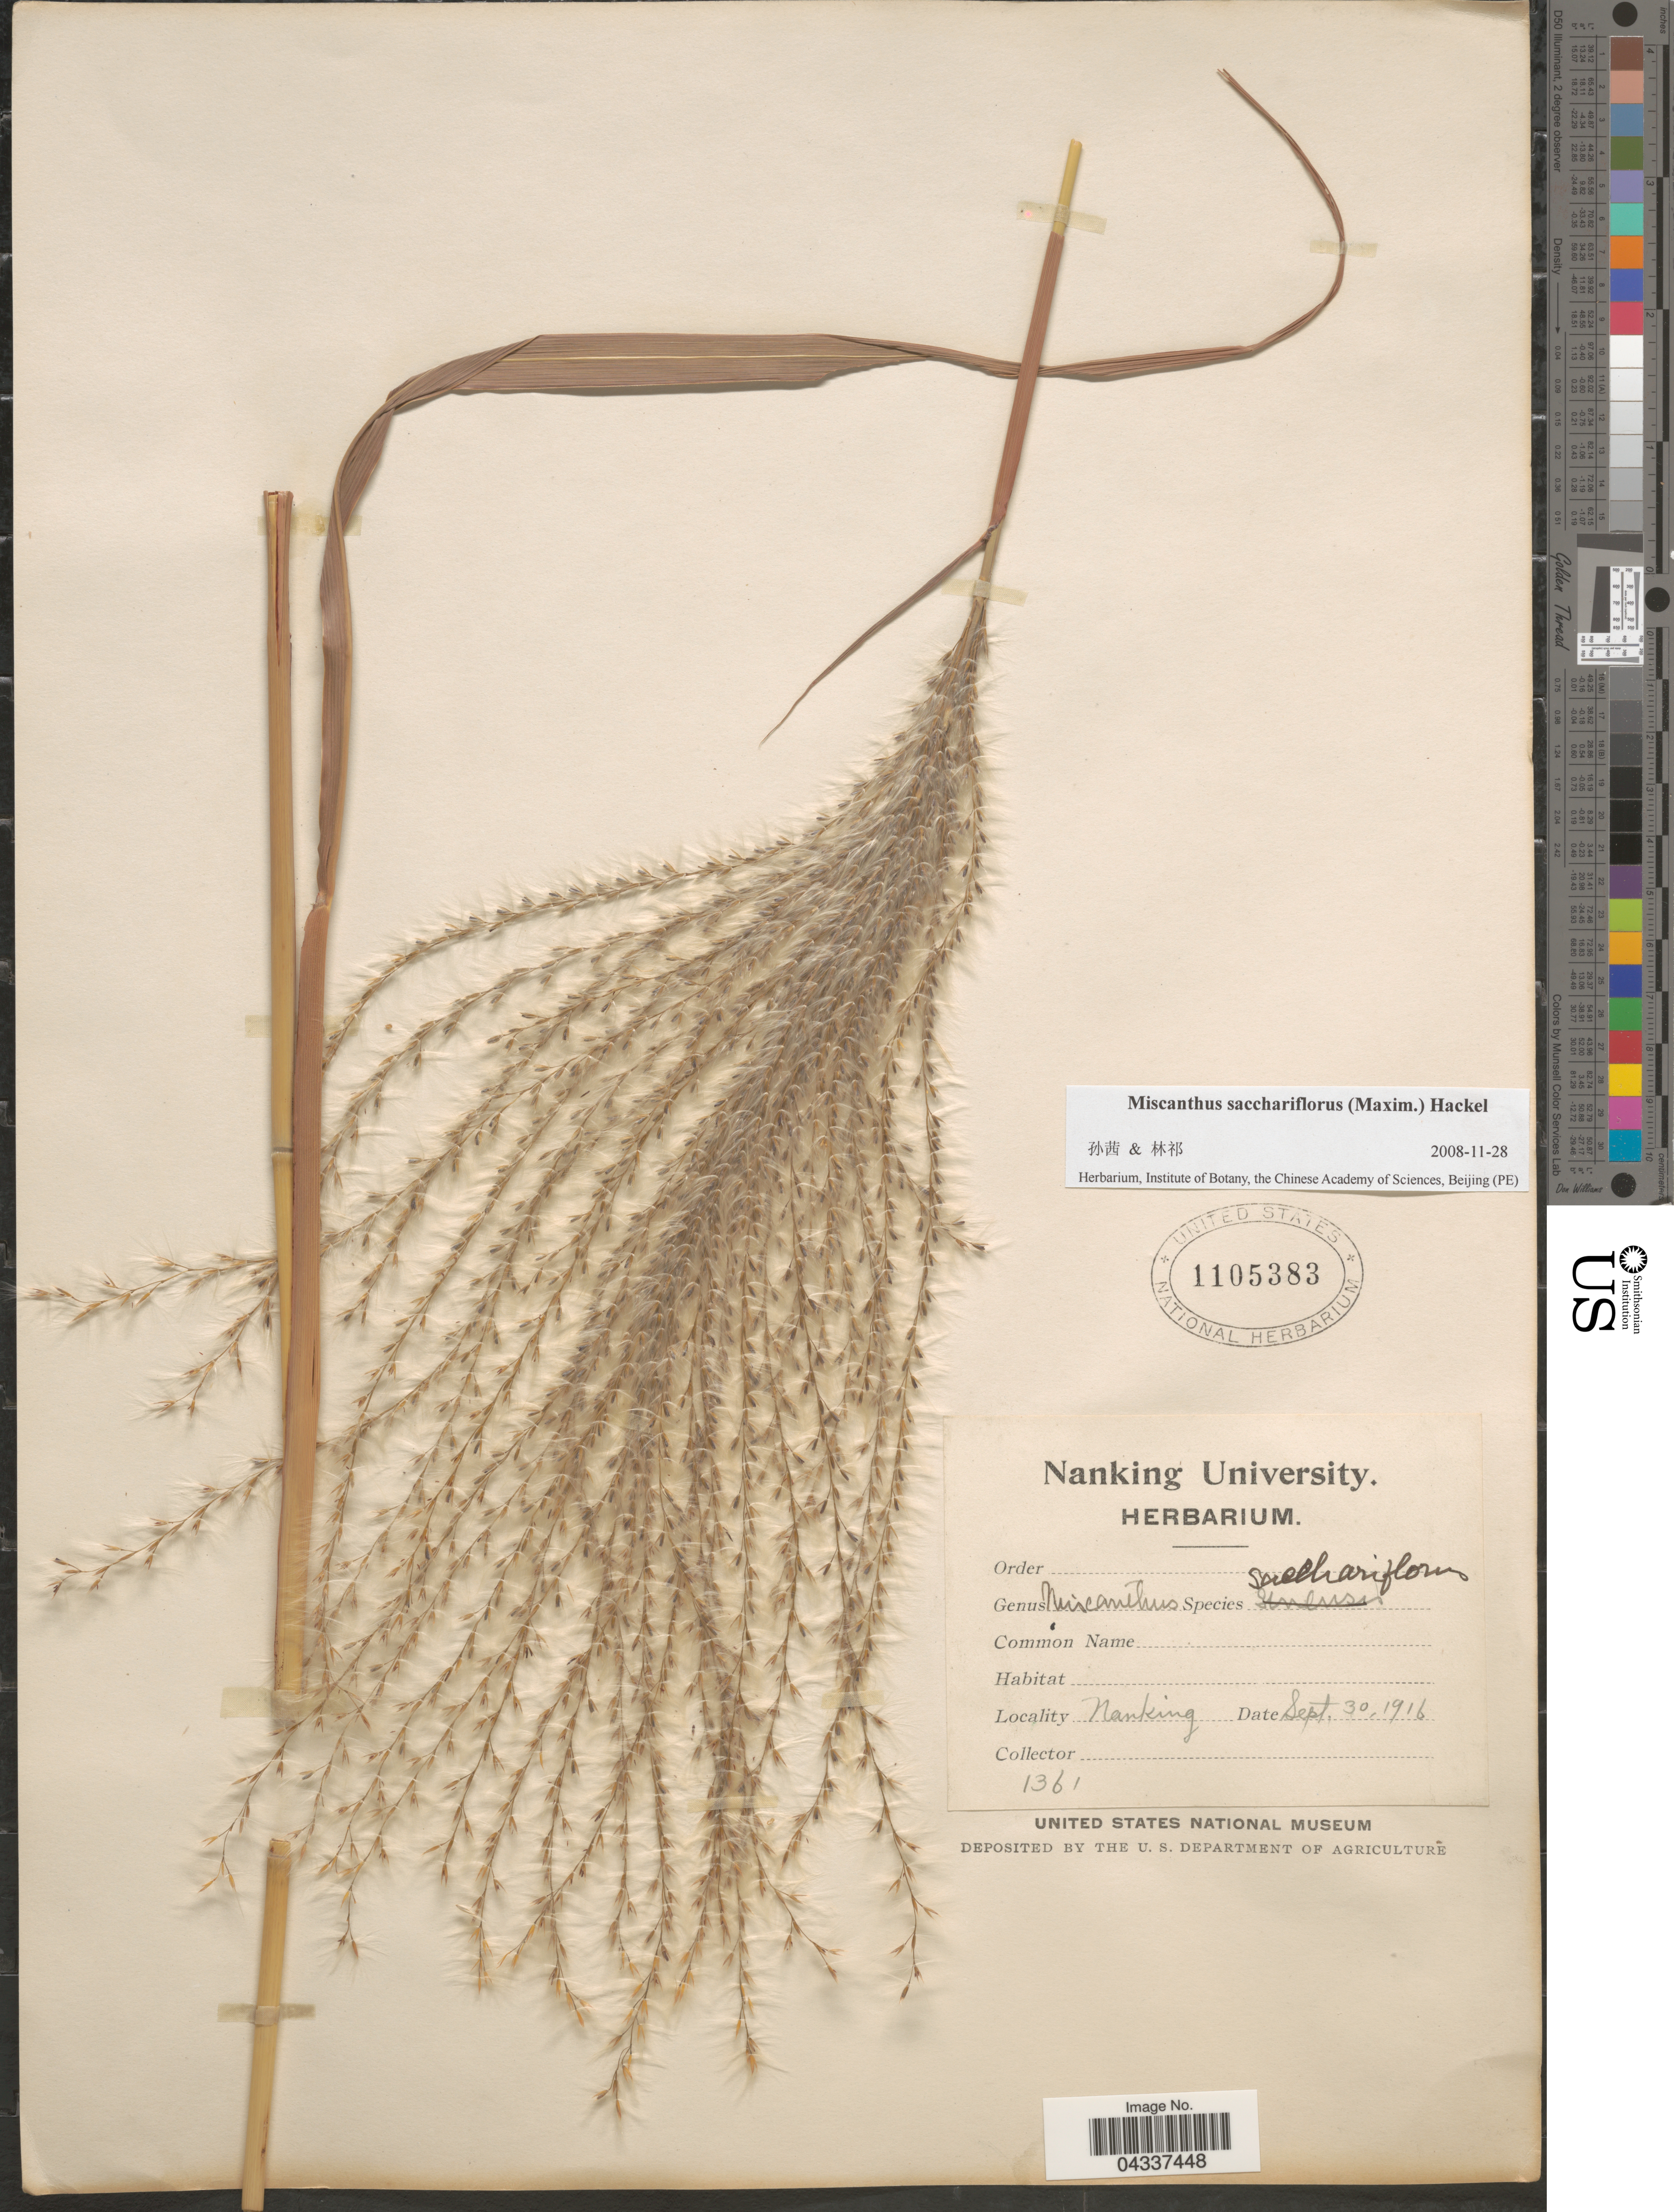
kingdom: Plantae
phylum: Tracheophyta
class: Liliopsida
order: Poales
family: Poaceae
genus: Miscanthus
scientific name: Miscanthus sacchariflorus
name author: (Maxim.) Hack.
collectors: ex herb. University of Nanking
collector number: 1361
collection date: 1916-09-30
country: China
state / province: Jiangsu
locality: Nanking.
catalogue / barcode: US 1105383